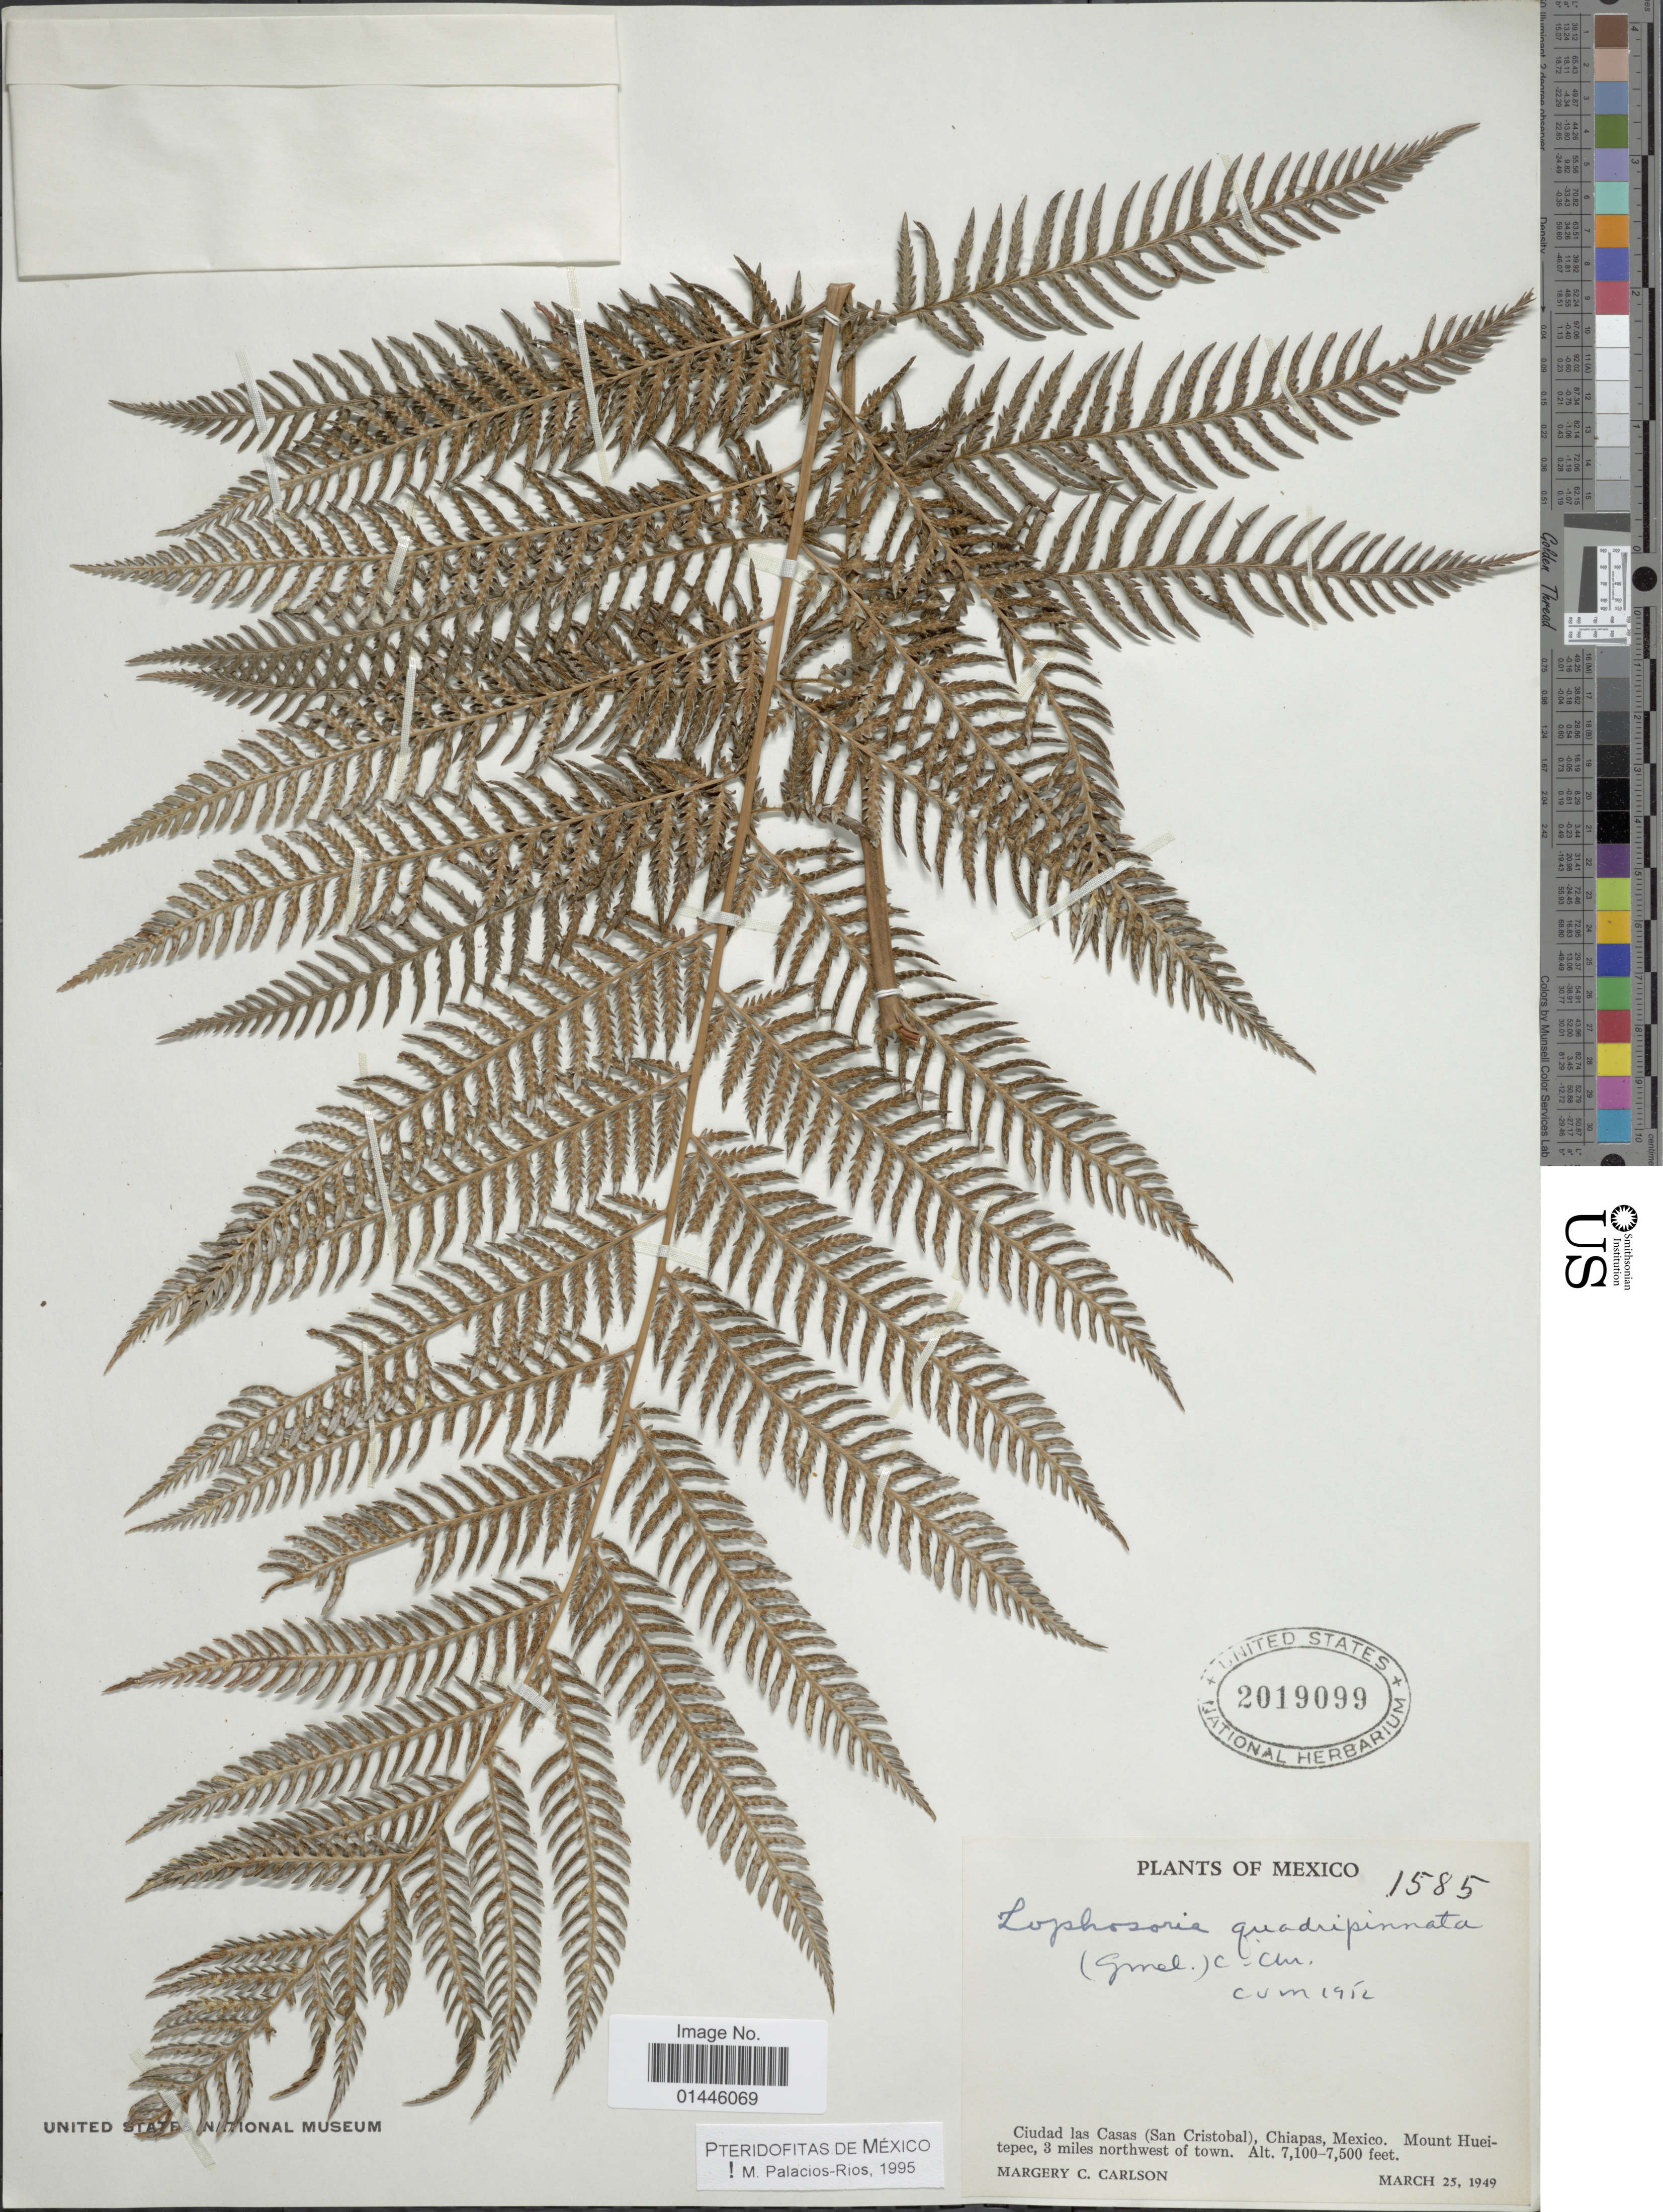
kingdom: Plantae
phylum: Tracheophyta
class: Polypodiopsida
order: Cyatheales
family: Dicksoniaceae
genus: Lophosoria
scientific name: Lophosoria quadripinnata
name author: (J.F. Gmel.) C. Chr.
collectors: M. C. Carlson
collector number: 1585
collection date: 1949-03-25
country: Mexico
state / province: Chiapas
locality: Ciudad las Casas (San Cristobal), Mount Hueitepec, 3 miels northwest of town.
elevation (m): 2164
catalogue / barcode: US 201909